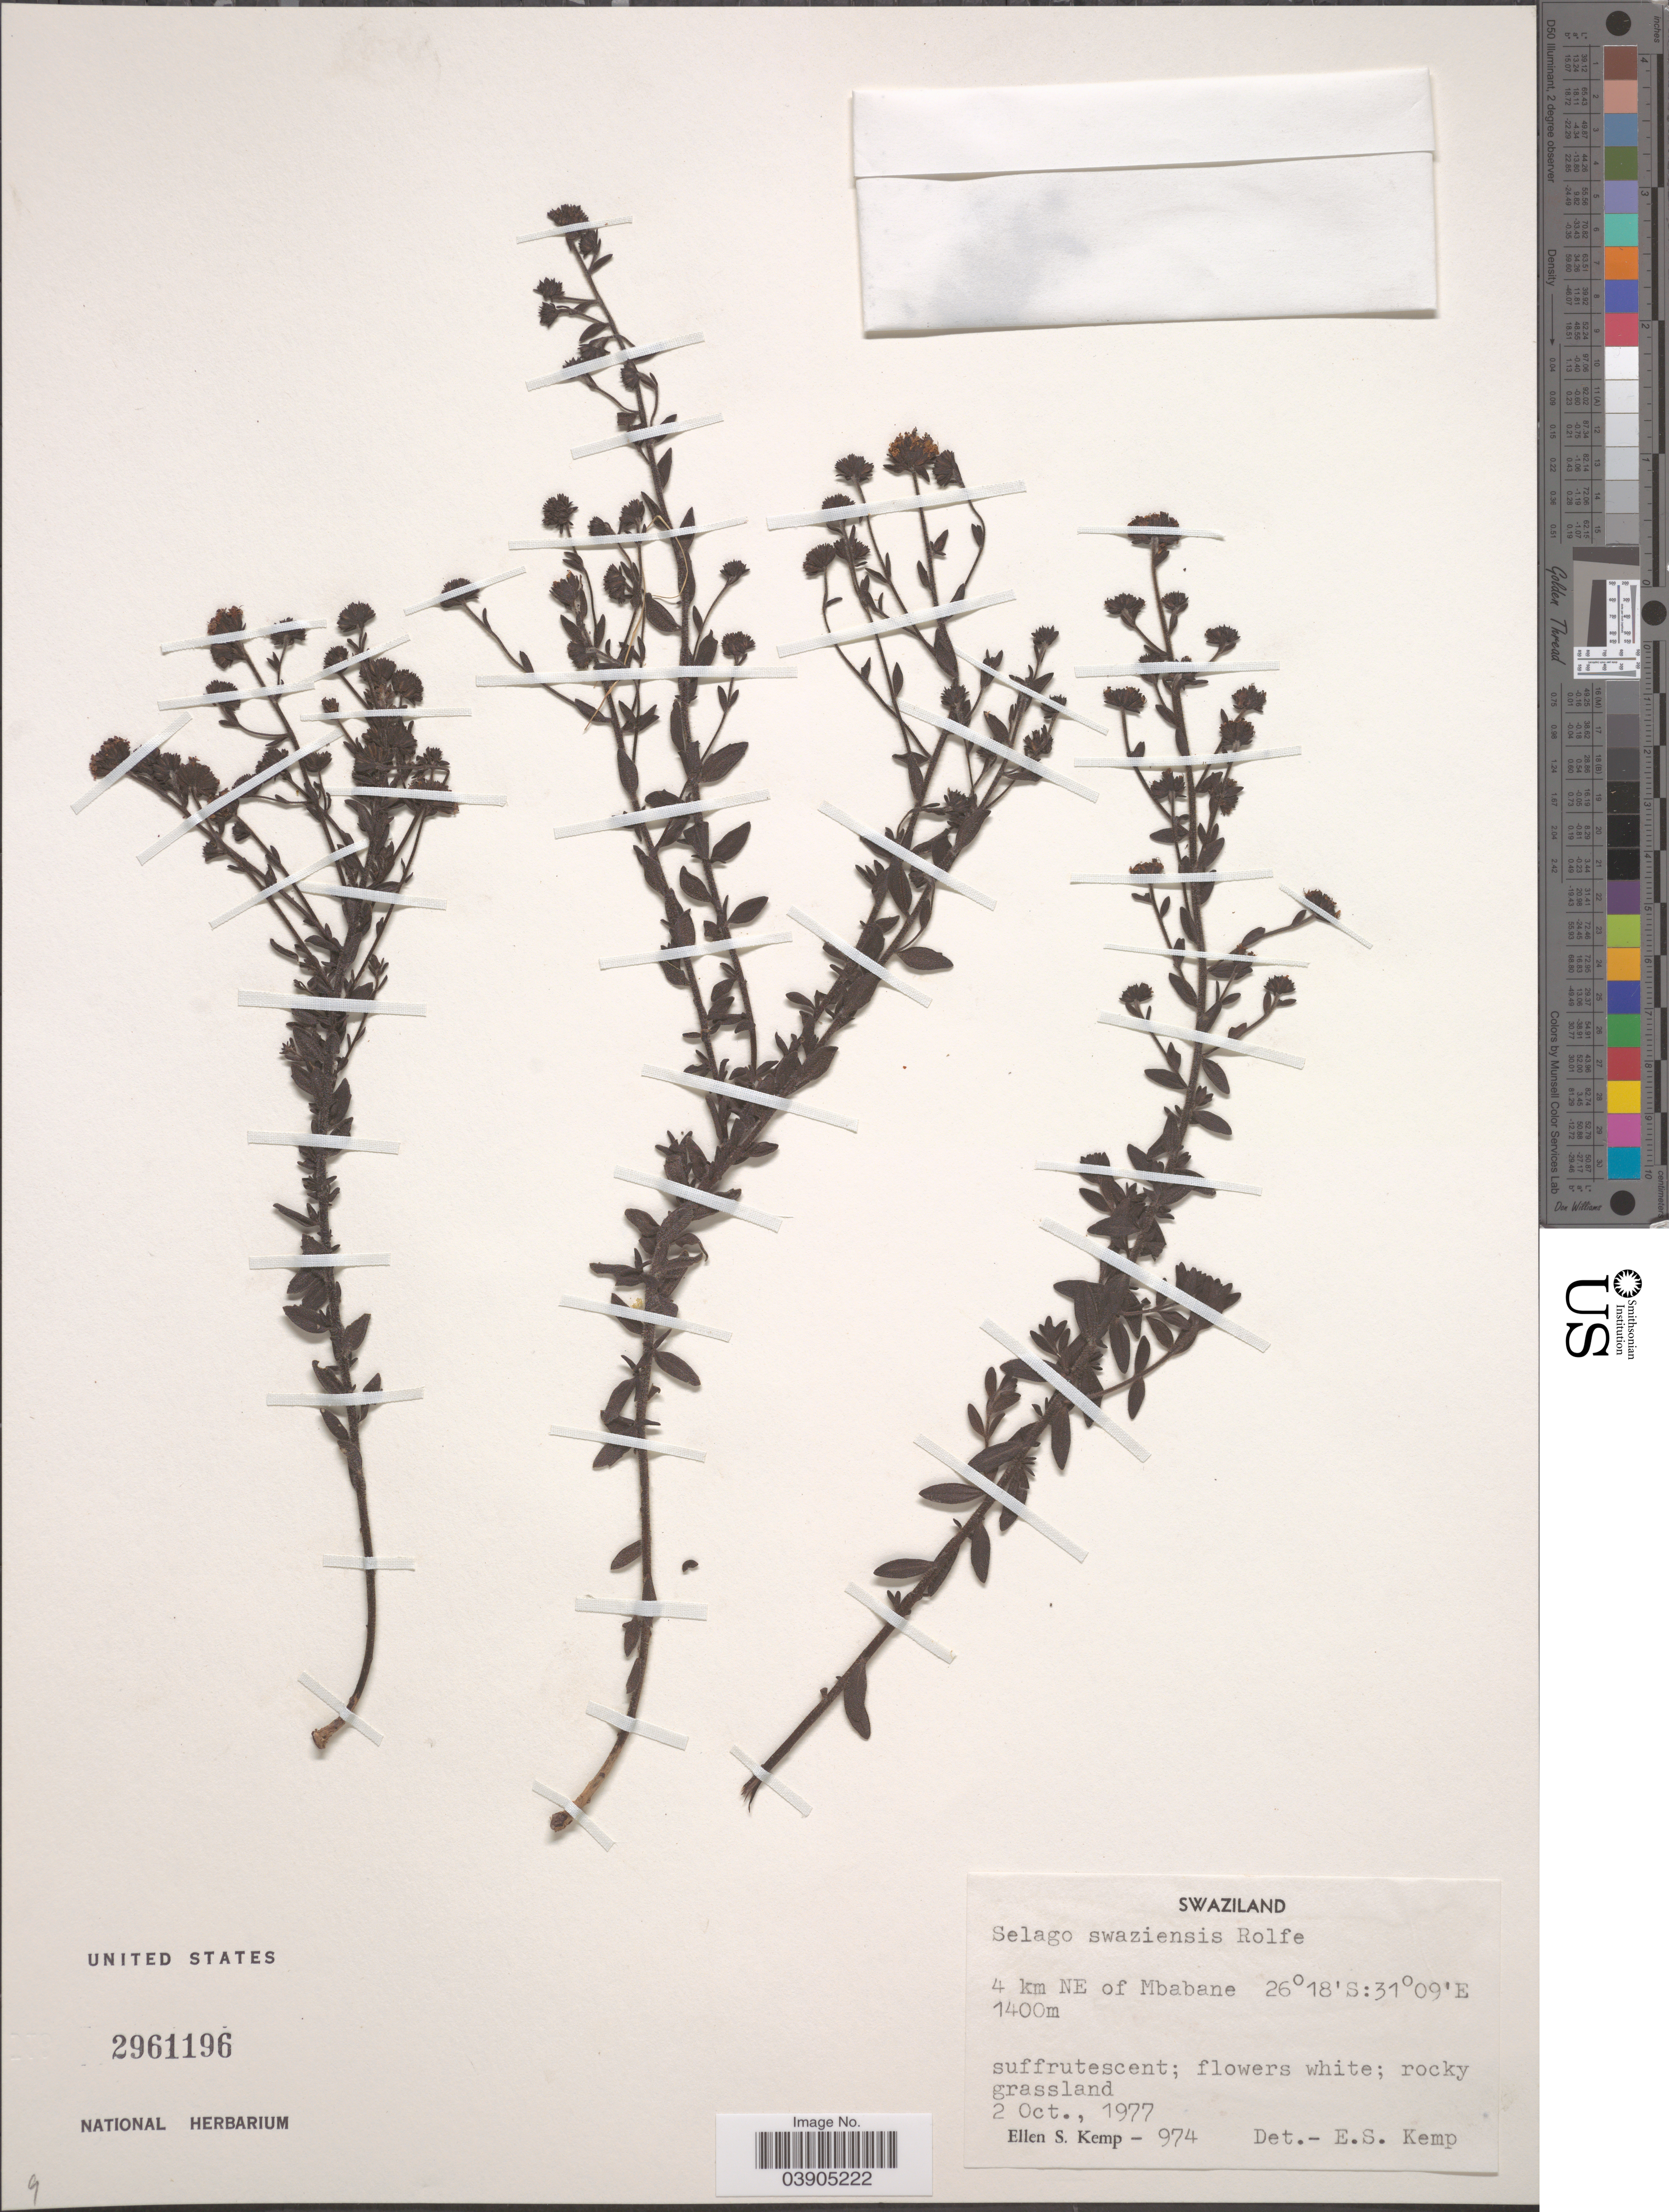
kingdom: Plantae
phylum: Tracheophyta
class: Magnoliopsida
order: Lamiales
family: Scrophulariaceae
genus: Selago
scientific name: Selago swaziensis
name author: Rolfe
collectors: E. S. Kemp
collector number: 974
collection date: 1977-10-02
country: Eswatini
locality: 4 km NE of Mbabane.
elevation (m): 1400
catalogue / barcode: US 2961196